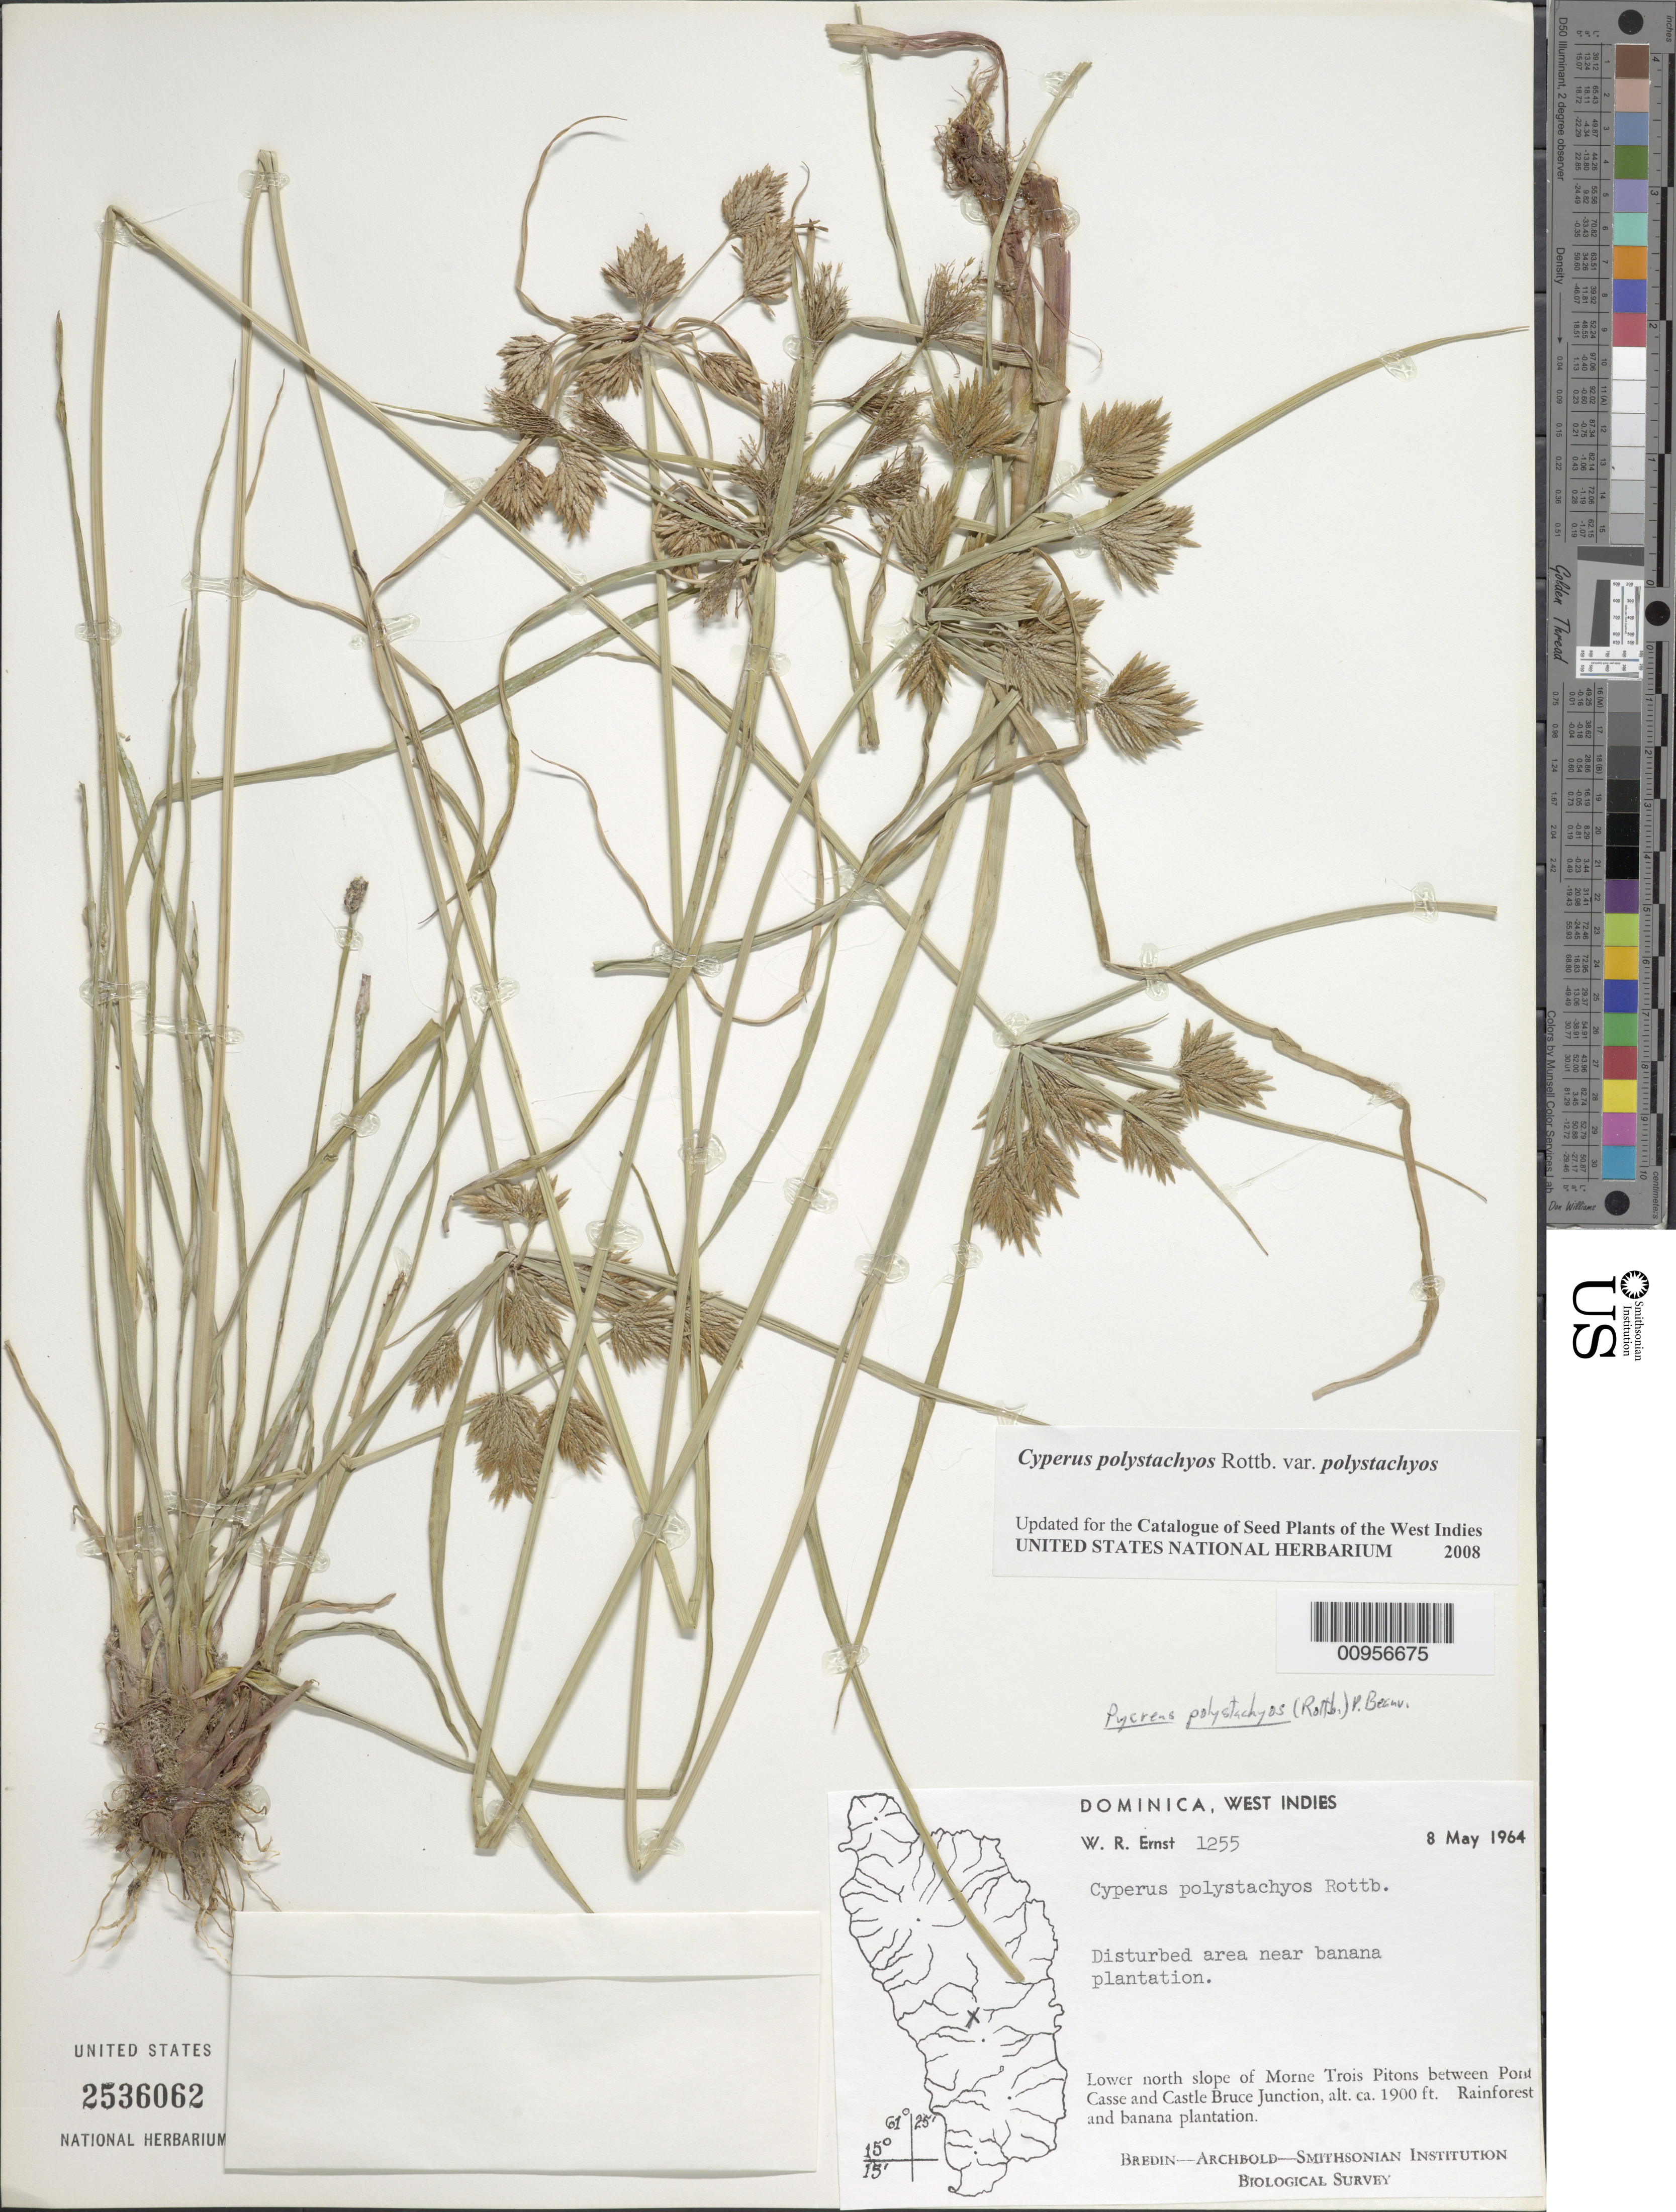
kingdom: Plantae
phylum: Tracheophyta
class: Liliopsida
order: Poales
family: Cyperaceae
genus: Cyperus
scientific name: Cyperus polystachyos var. polystachyos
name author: Rottb.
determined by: Strong, M. T., (US), Smithsonian Institution - National Museum of Natural History (UNITED STATES)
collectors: W. R. Ernst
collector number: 1255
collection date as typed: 08 May 1964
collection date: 1964-05-08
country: Dominica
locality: Area near banana plantation, lower slope of Morne Trois Pitons between Pont Casse and Castle Bruce Junction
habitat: Disturbed area near banana plantation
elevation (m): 579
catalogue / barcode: US 2536062